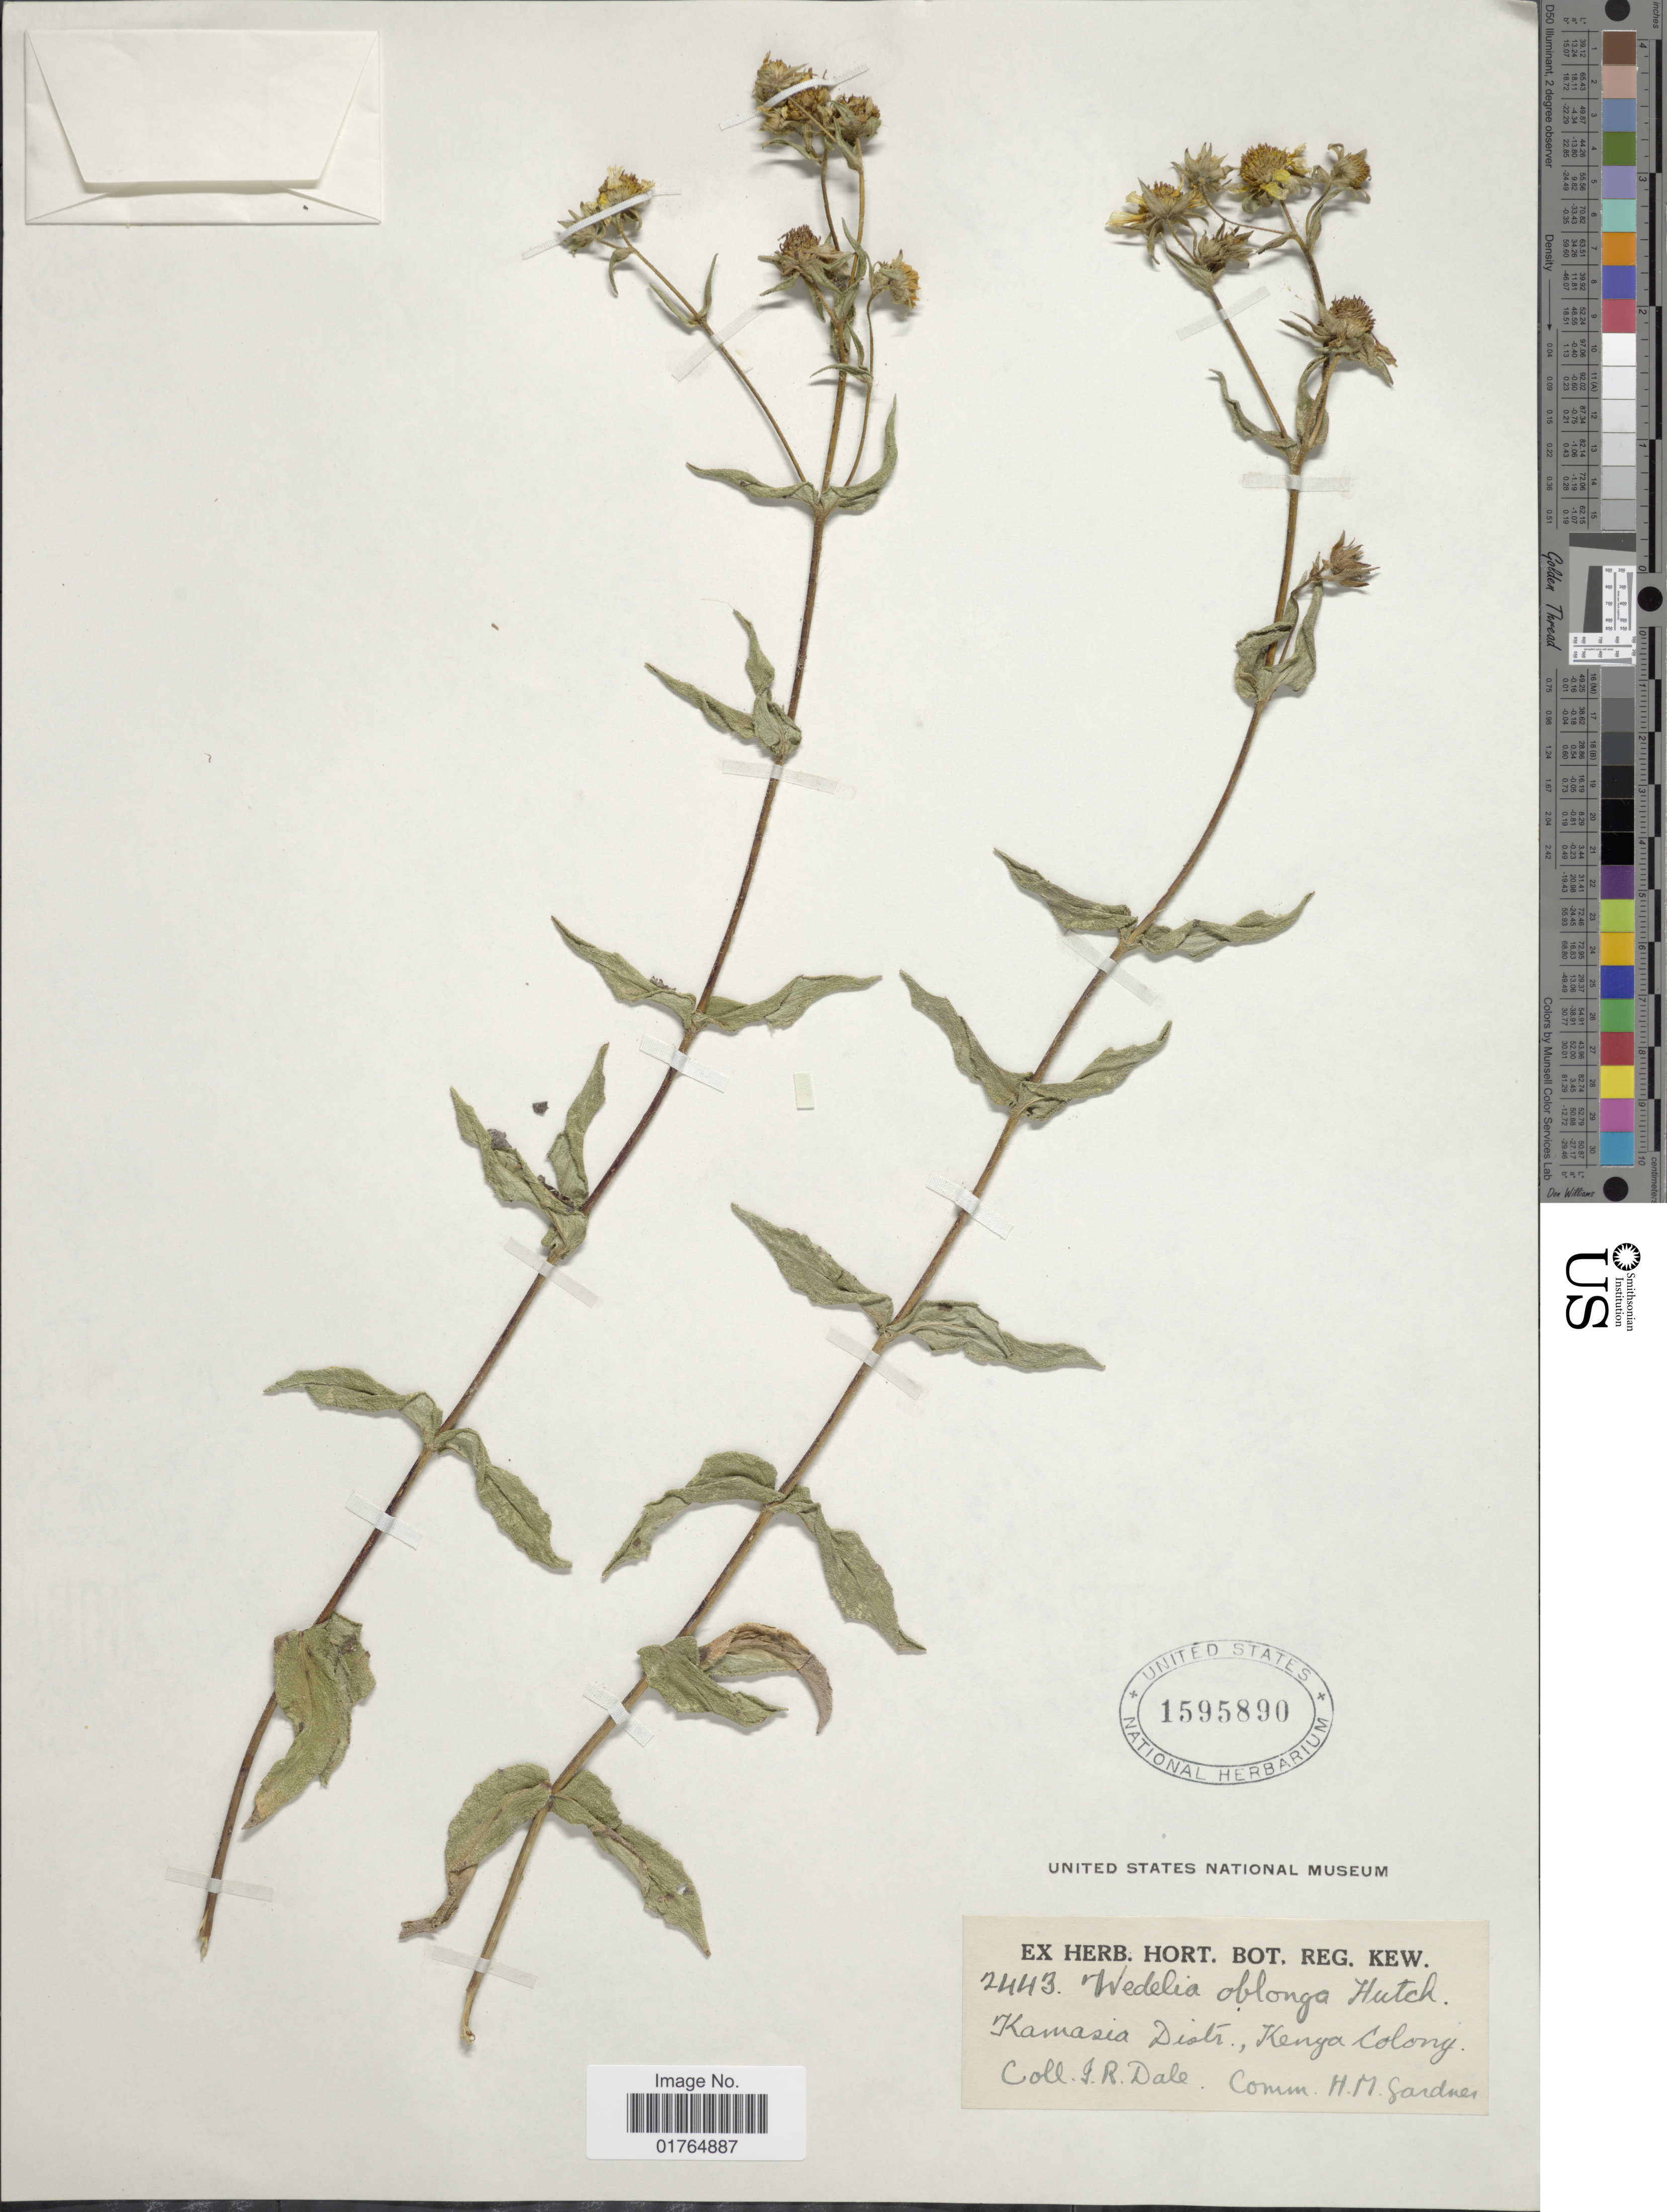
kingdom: Plantae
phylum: Tracheophyta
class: Magnoliopsida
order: Asterales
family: Asteraceae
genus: Wedelia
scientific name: Wedelia oblonga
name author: Hutch.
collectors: J. Dale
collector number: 2443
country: Kenya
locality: Kamasia Distr., Kenya Colony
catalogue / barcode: US 1595890